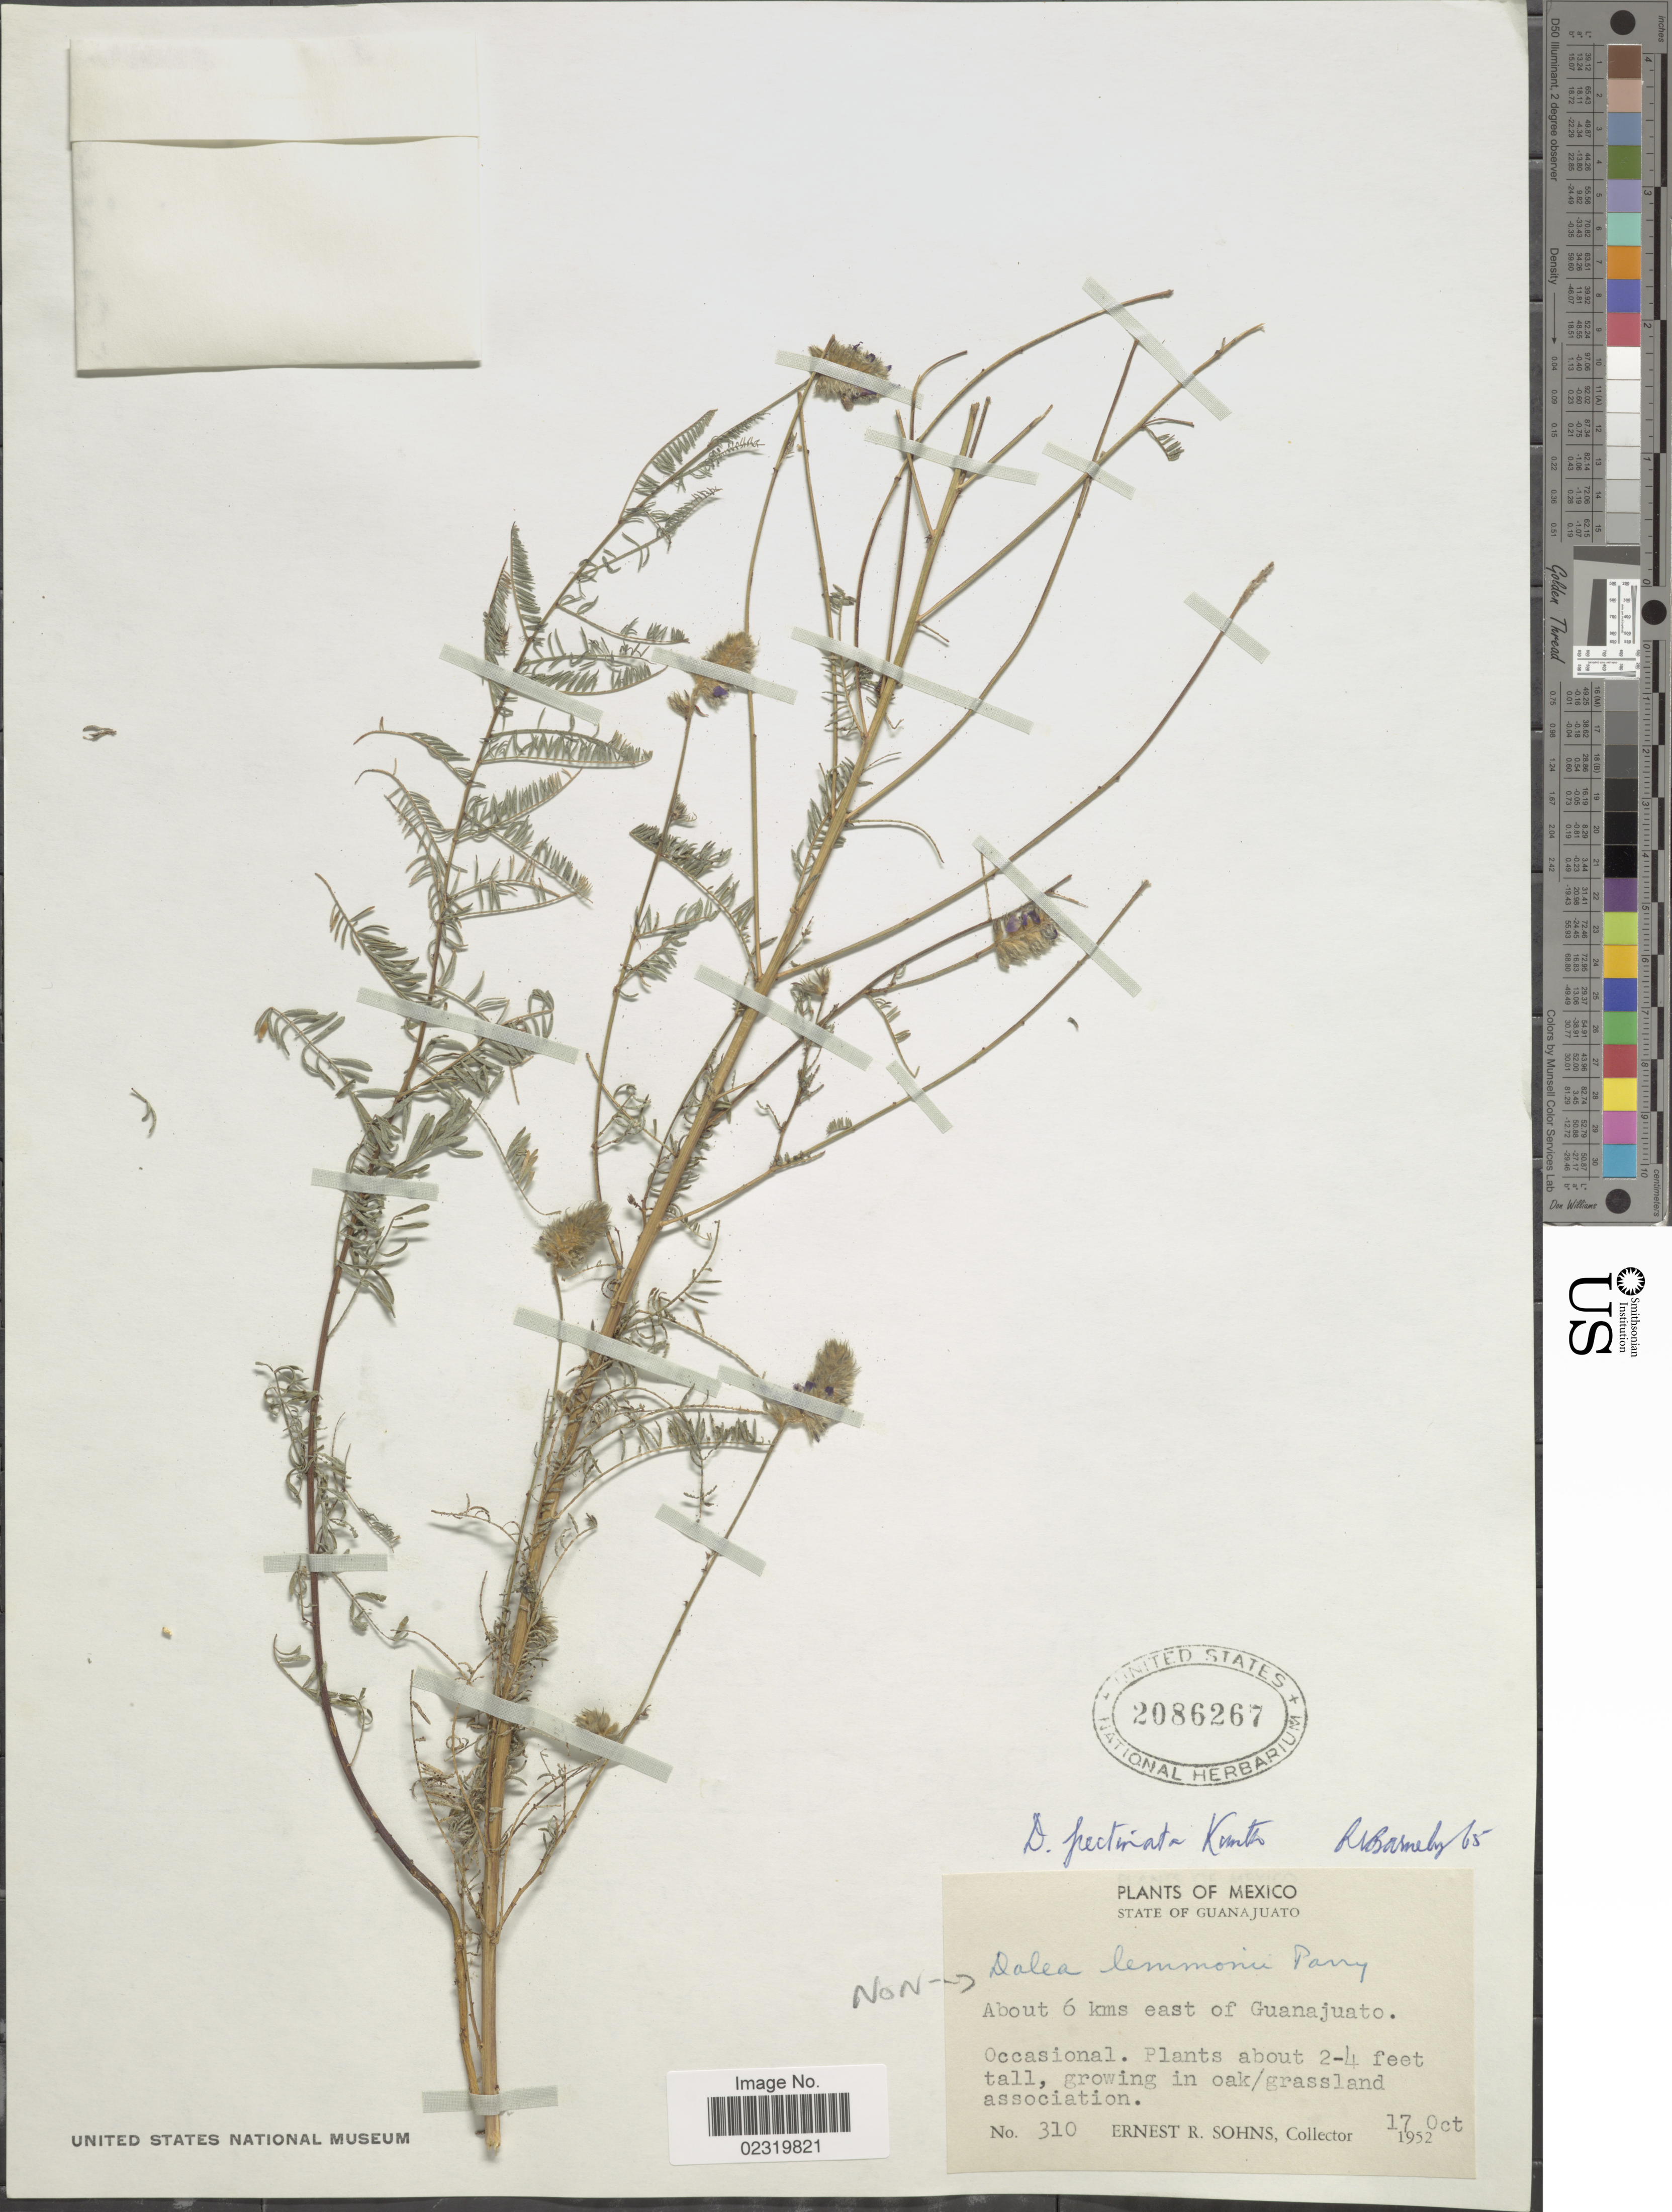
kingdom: Plantae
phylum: Tracheophyta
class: Magnoliopsida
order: Fabales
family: Fabaceae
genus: Dalea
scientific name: Dalea pectinata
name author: Kunth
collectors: E. R. Sohns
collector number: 310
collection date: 1952-10-17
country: Mexico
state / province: Guanajuato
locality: About 6 kms east of Guanajuato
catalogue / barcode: US 2086267